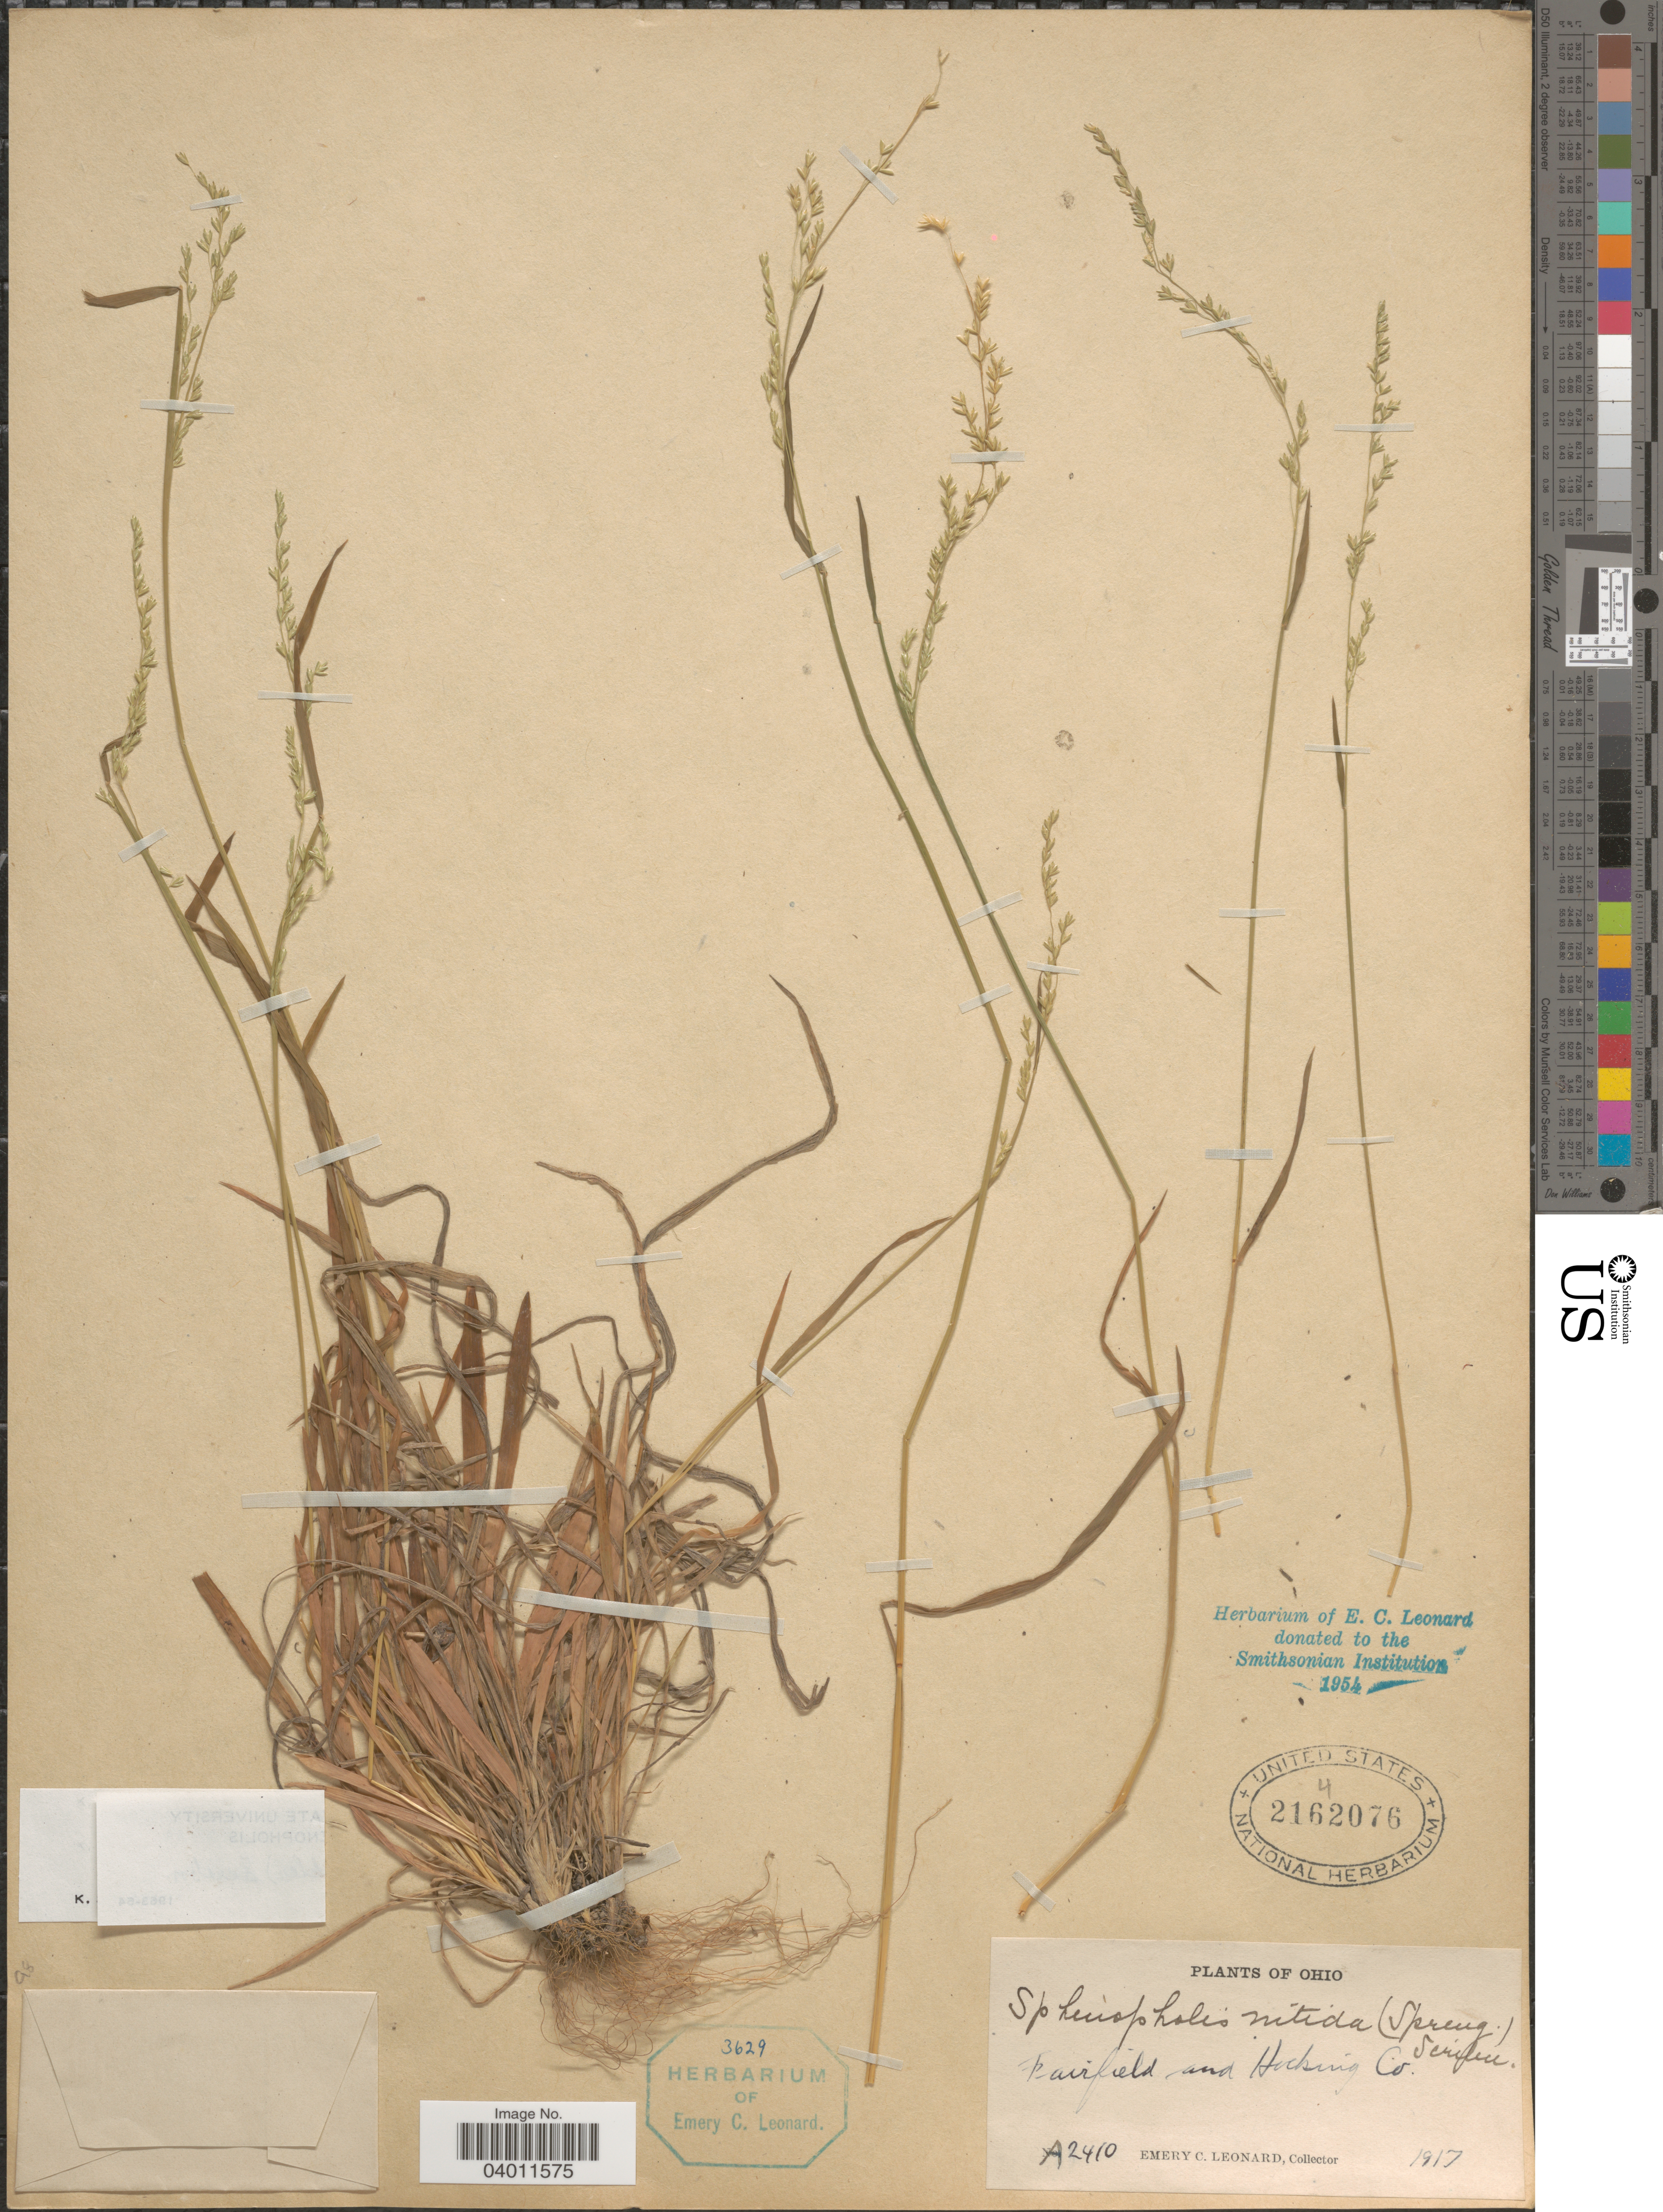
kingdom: Plantae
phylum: Tracheophyta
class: Liliopsida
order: Poales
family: Poaceae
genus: Sphenopholis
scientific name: Sphenopholis nitida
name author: (Biehler) Scribn.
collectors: E. C. Leonard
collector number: A2410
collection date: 1917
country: United States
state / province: Ohio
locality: Fairfield and Hocking Co.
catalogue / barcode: US 2162076